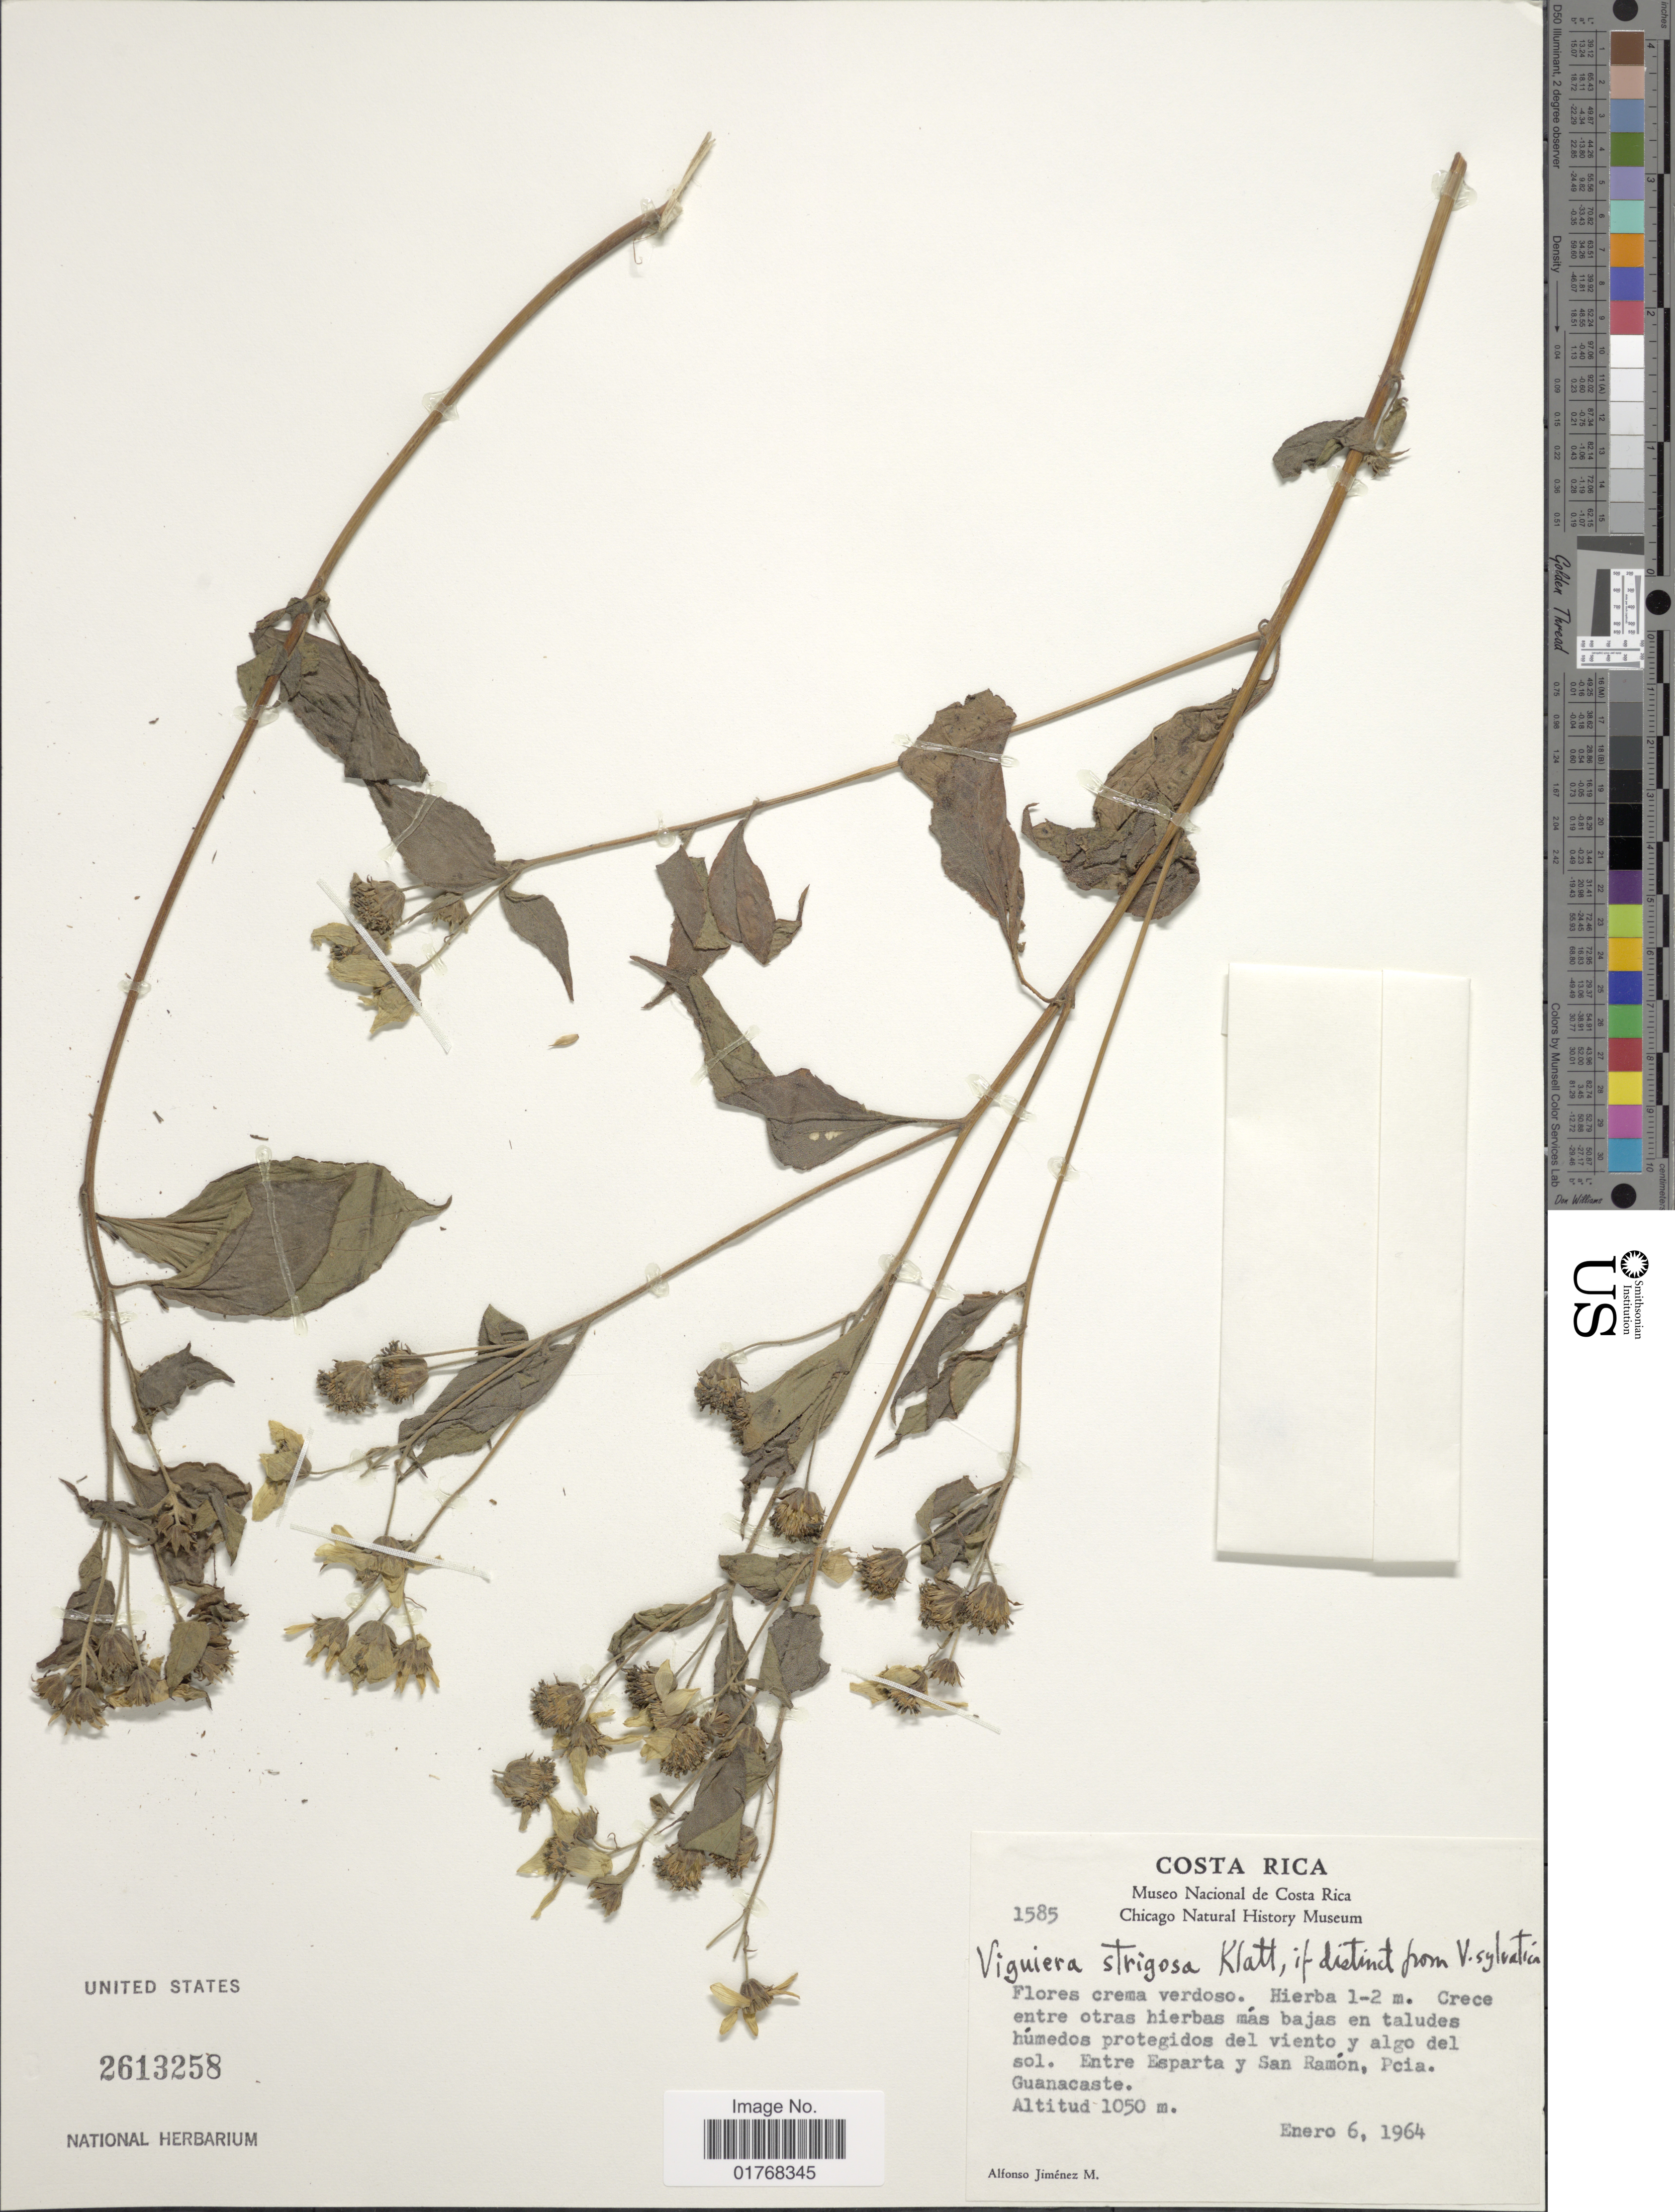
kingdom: Plantae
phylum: Tracheophyta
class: Magnoliopsida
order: Asterales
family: Asteraceae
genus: Viguiera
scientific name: Viguiera sylvatica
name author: Klatt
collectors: A. Jimenez M.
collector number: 1585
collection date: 1964-01-06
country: Costa Rica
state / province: Guanacaste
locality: Entre Esparta y San Ramón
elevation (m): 1050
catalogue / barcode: US 2613258